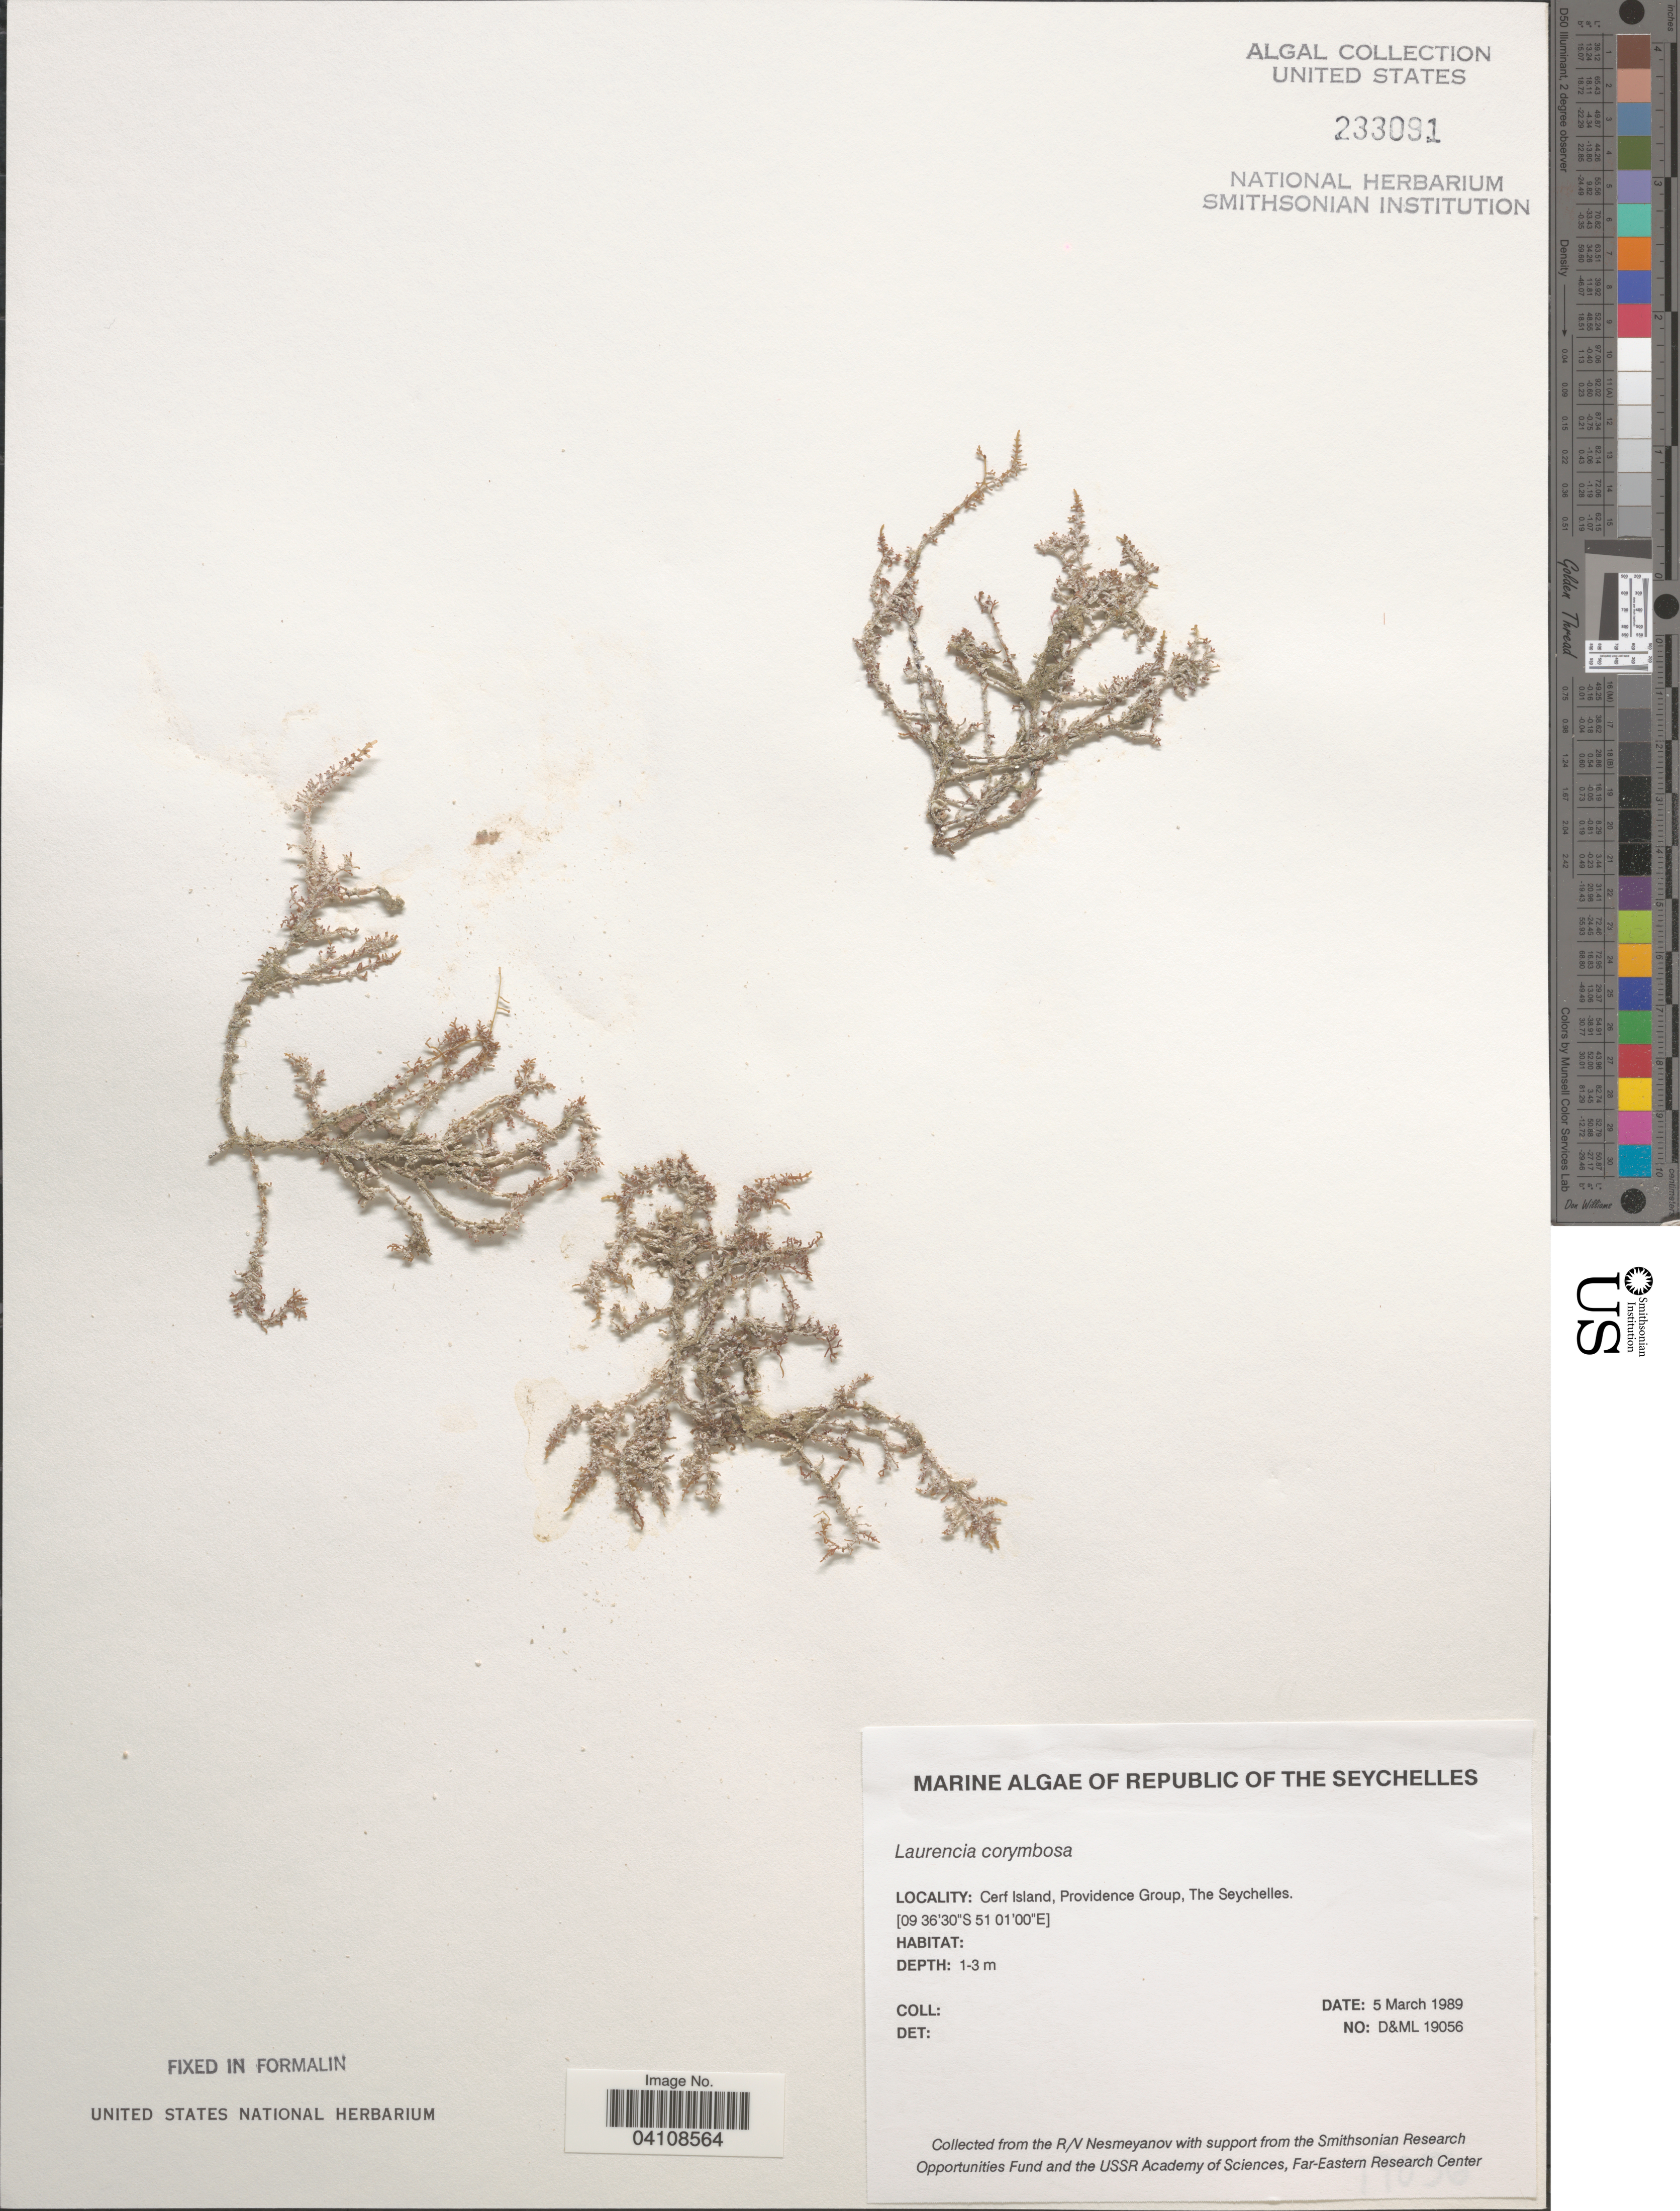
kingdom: Plantae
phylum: Rhodophyta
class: Florideophyceae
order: Ceramiales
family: Rhodomelaceae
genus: Laurencia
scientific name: Laurencia corymbosa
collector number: D&ML19056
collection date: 1989-03-05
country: Seychelles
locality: Republic of The Seychelles. Cerf Island, Providence Group.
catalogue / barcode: US 233091